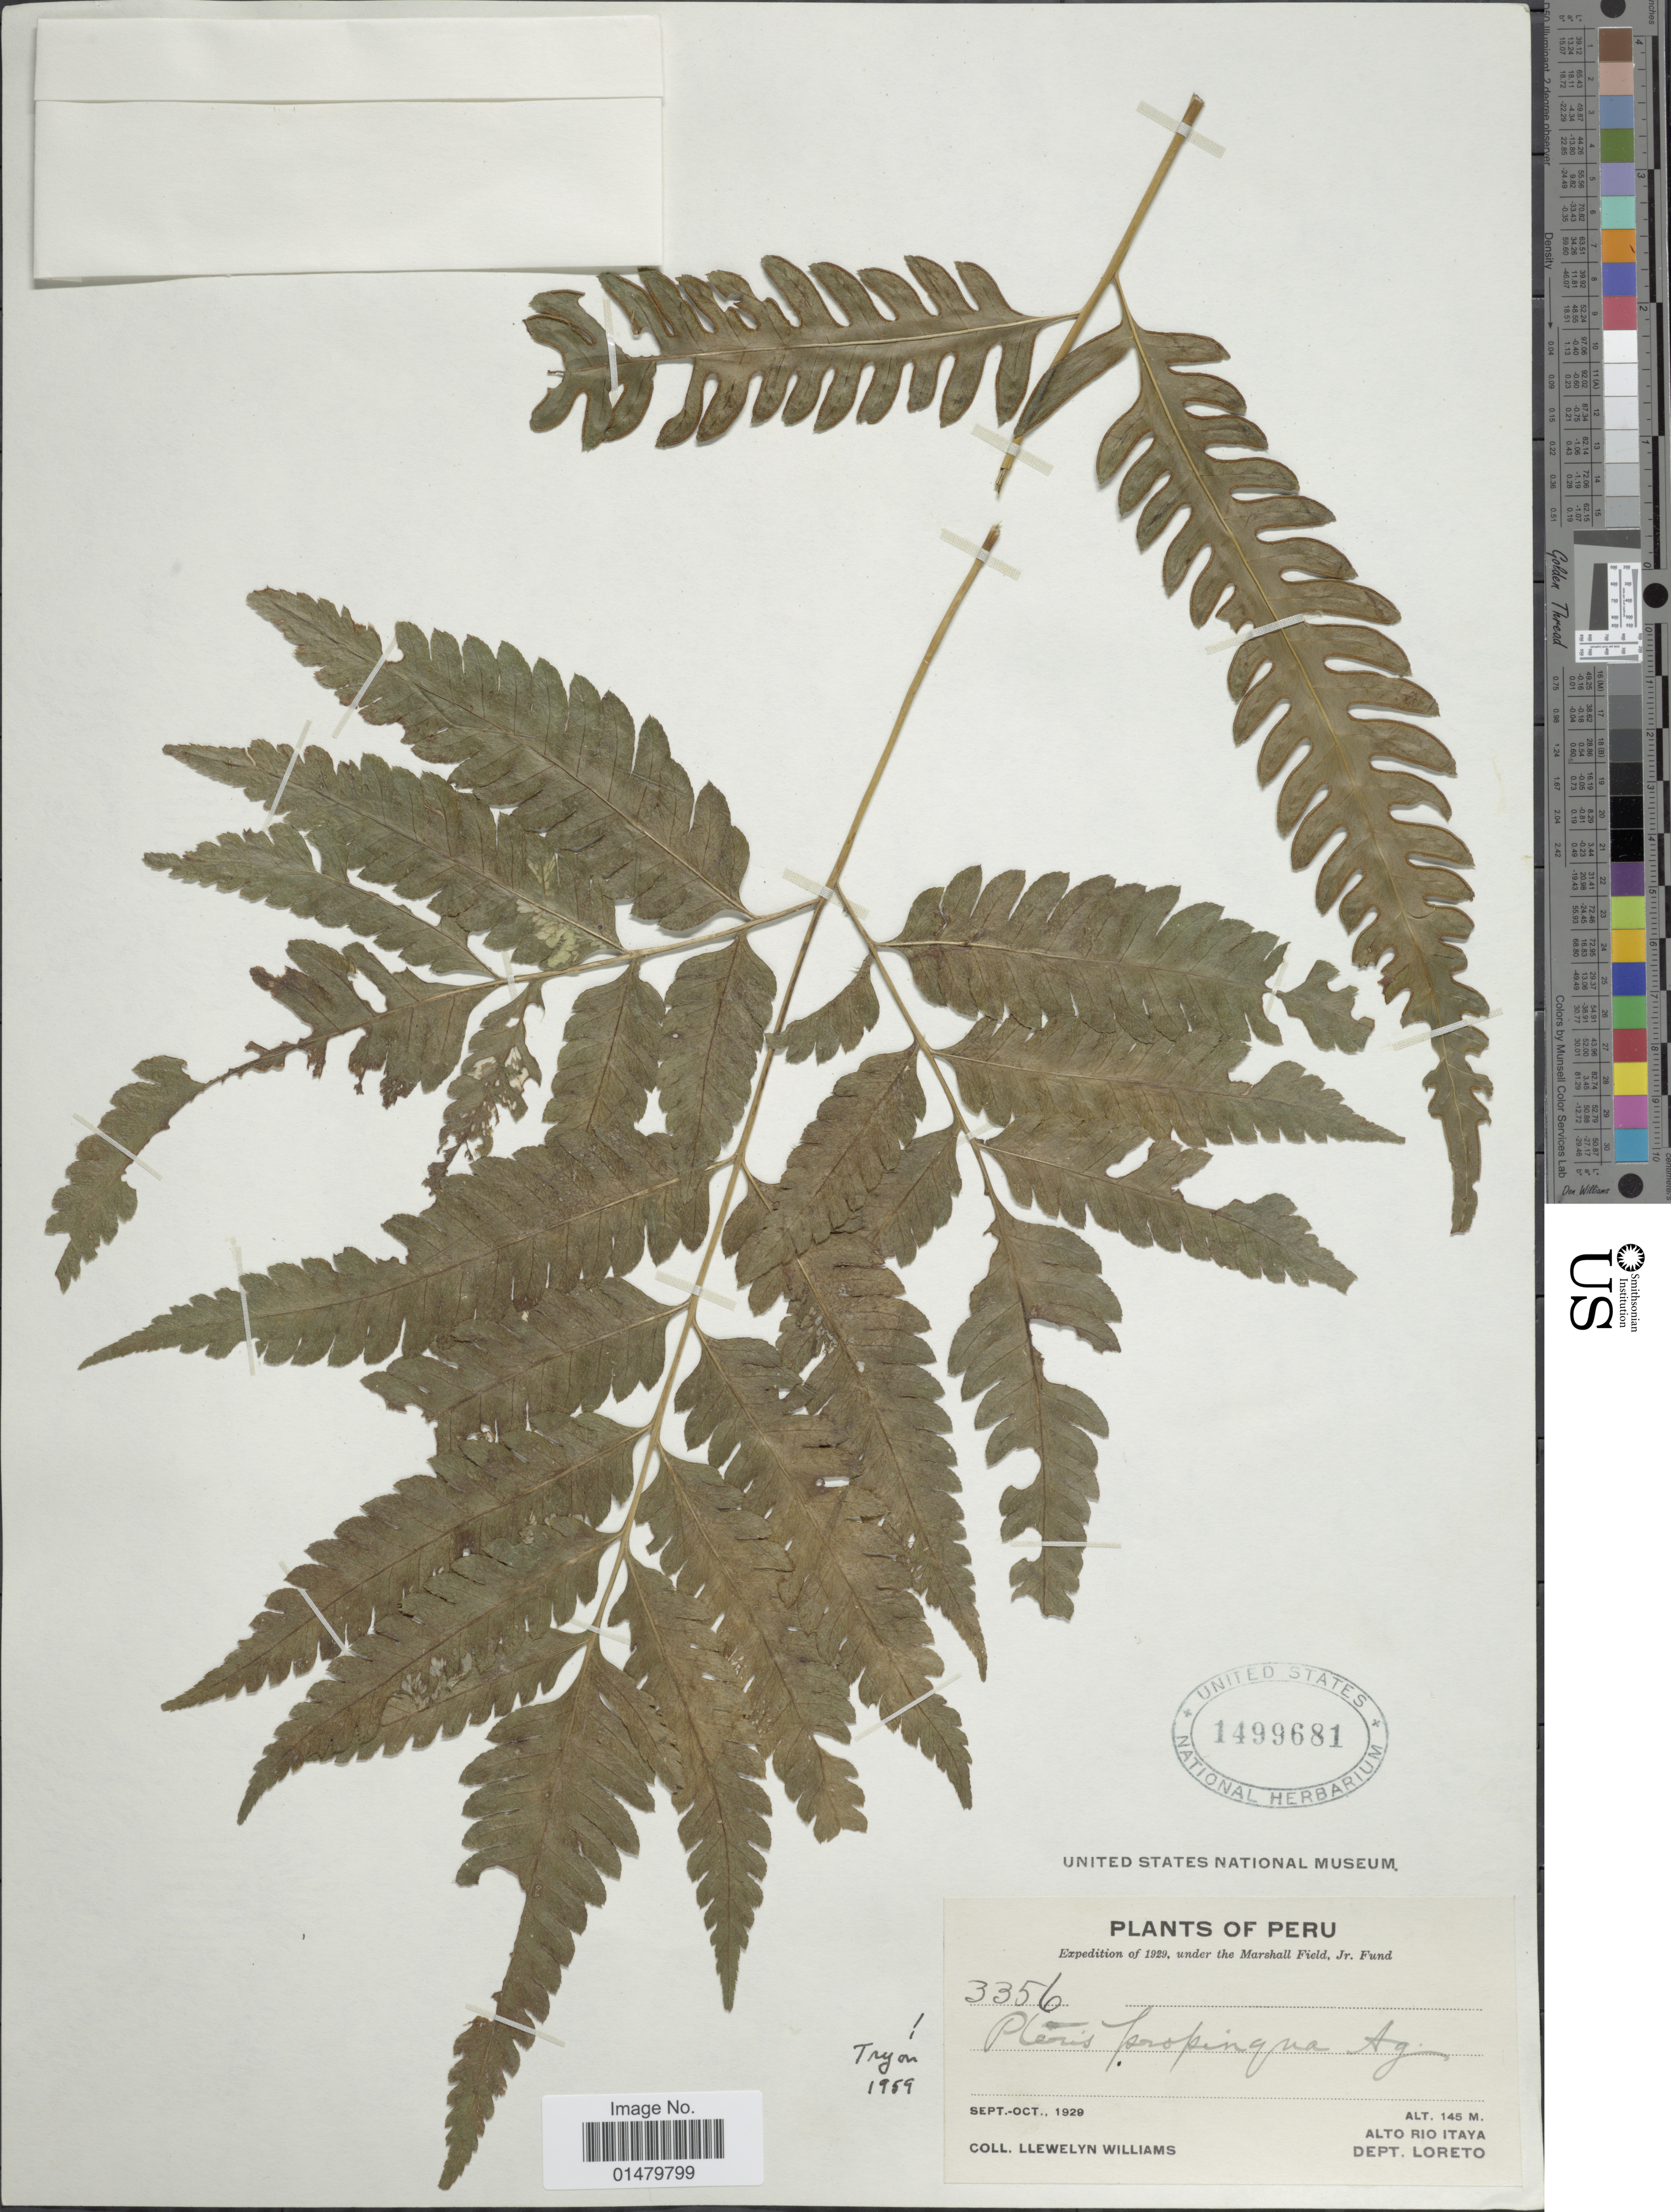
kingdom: Plantae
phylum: Tracheophyta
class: Polypodiopsida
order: Polypodiales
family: Pteridaceae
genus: Pteris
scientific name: Pteris propinqua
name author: J. Agardh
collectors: Ll. Williams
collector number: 3356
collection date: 1929-09/1929-10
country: Peru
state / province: Loreto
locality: Alto Rio Itaya. Dept. Loreto.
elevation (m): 145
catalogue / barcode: US 1499681